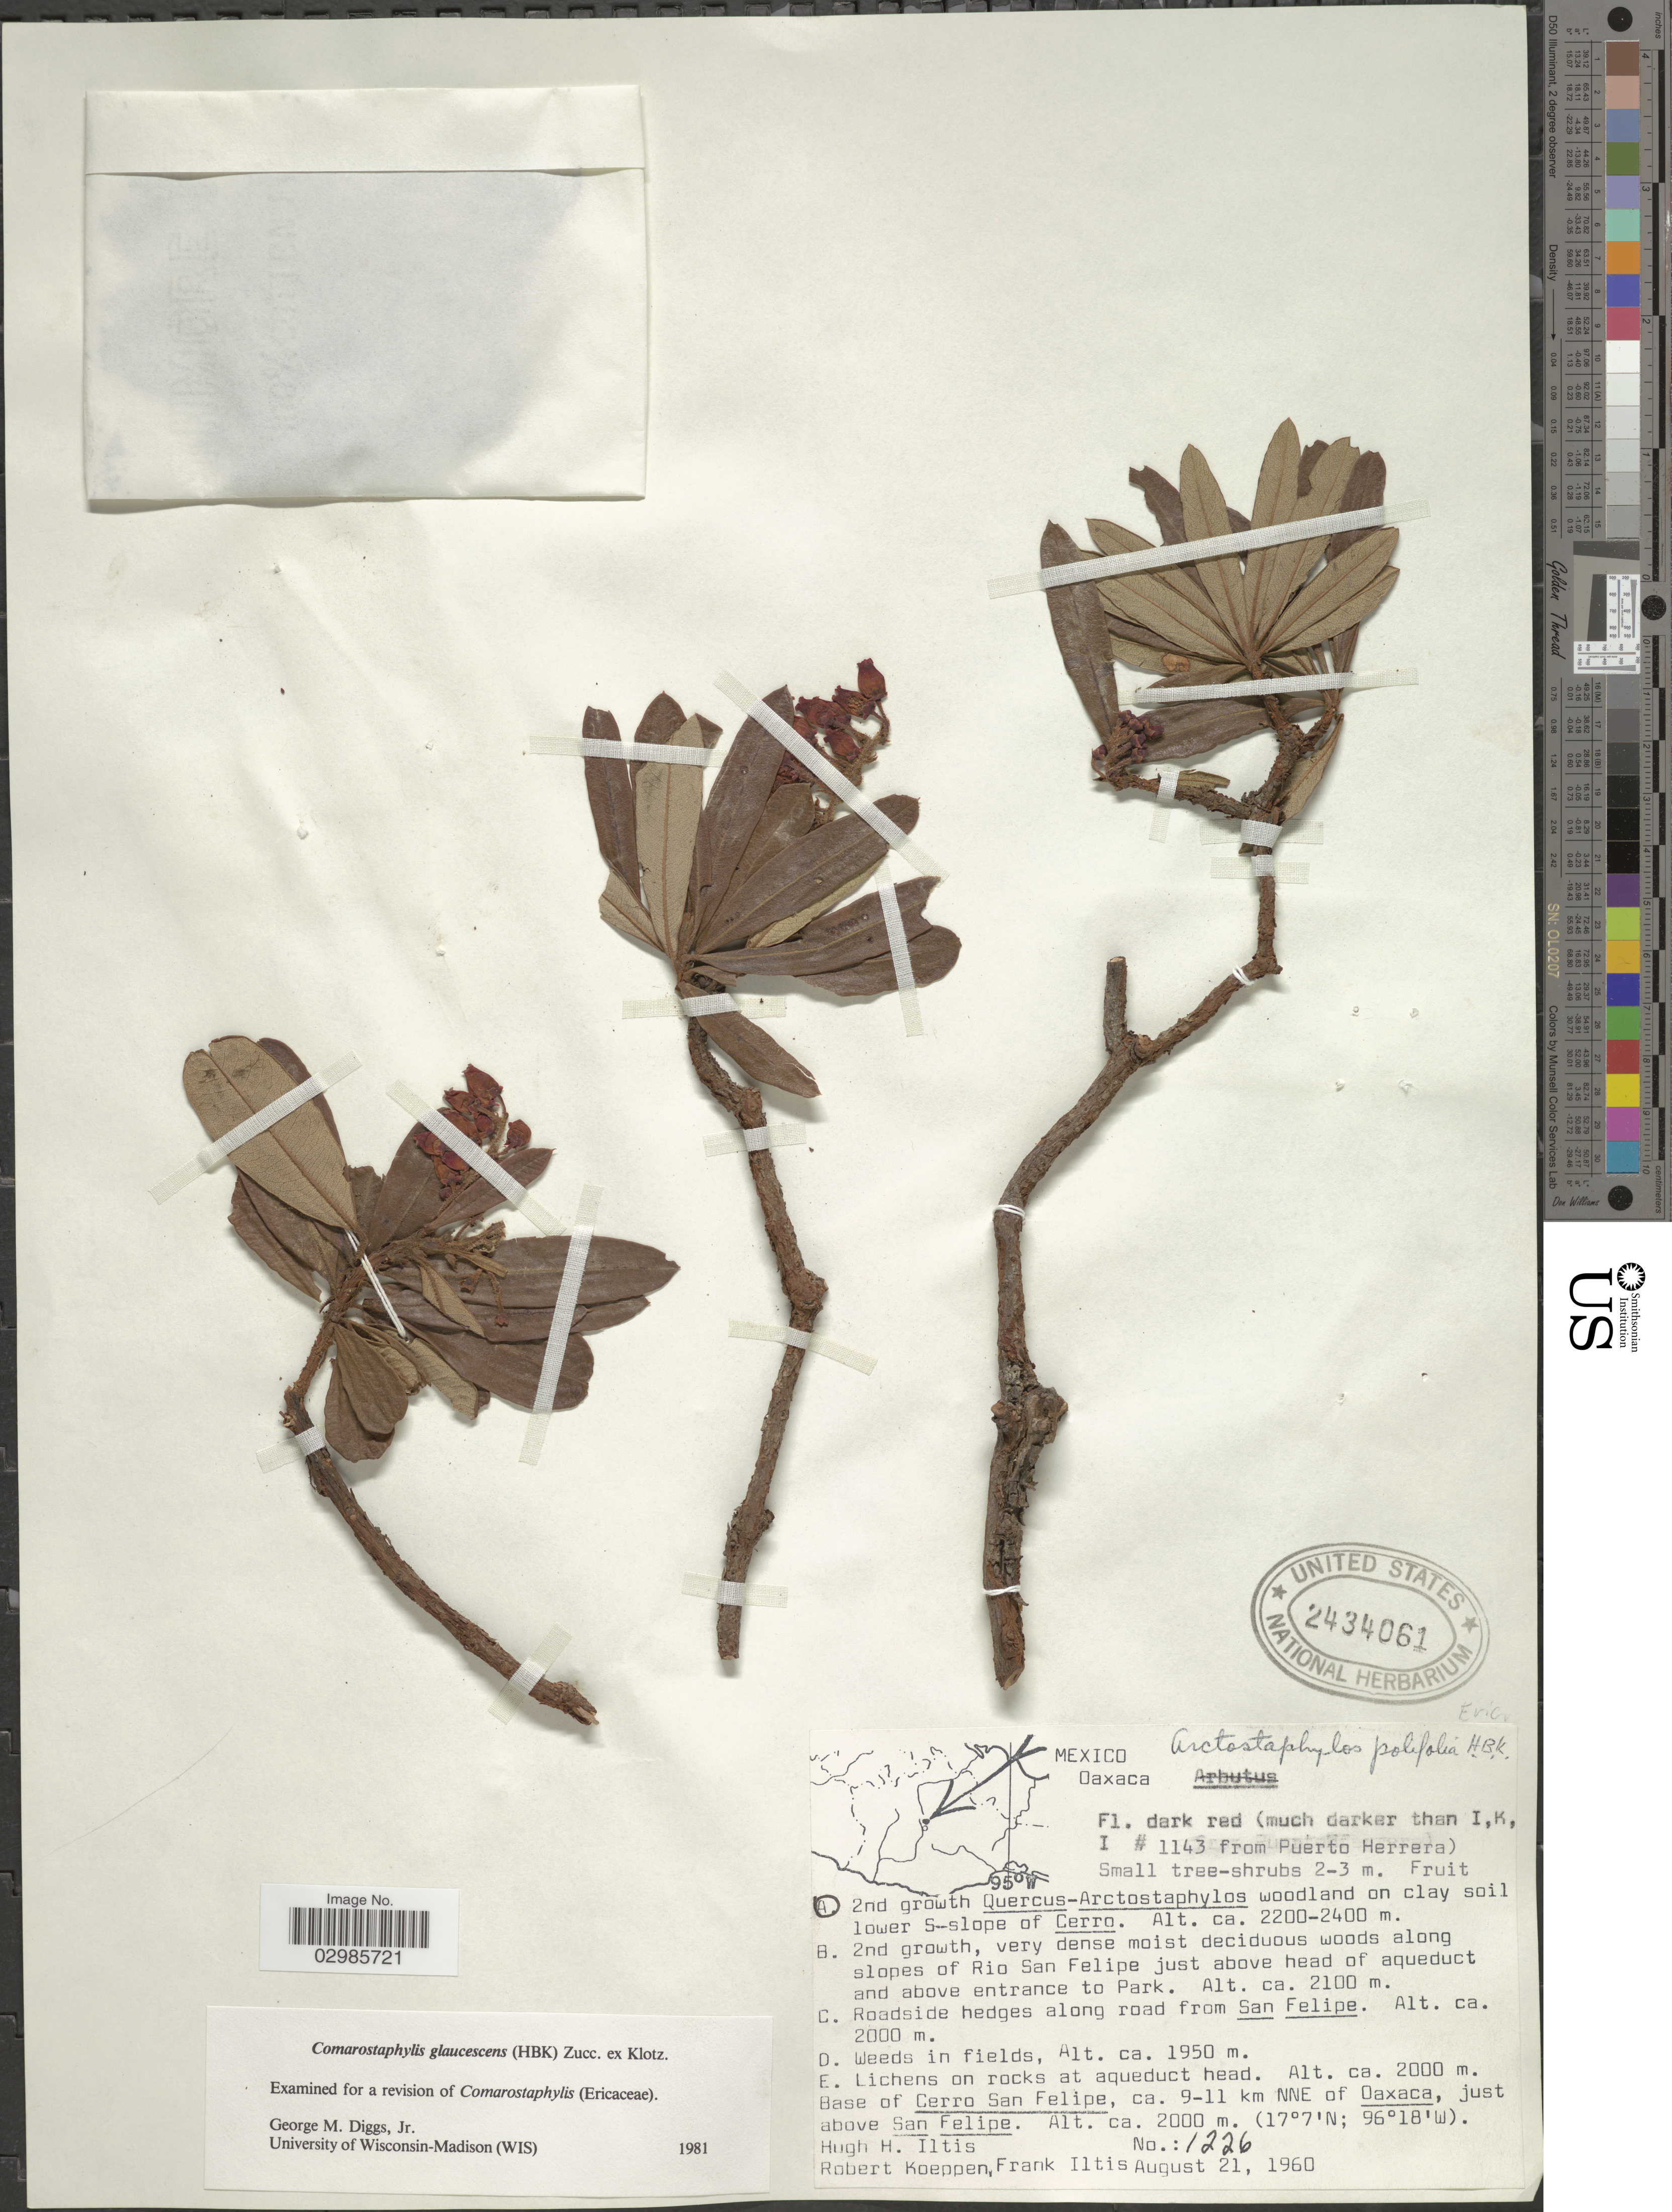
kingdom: Plantae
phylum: Tracheophyta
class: Magnoliopsida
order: Ericales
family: Ericaceae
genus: Comarostaphylis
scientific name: Comarostaphylis glaucescens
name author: (Kunth) Zucc. ex Klotzsch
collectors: H. Iltis, R. C. Koeppen & F. S. Iltis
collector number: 1226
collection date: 1960-08-21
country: Mexico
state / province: Oaxaca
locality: Base of Cerro San Felipe, ca. 9-11 km NNE of Oaxaca, just above San Felipe.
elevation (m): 2000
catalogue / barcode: US 2434061